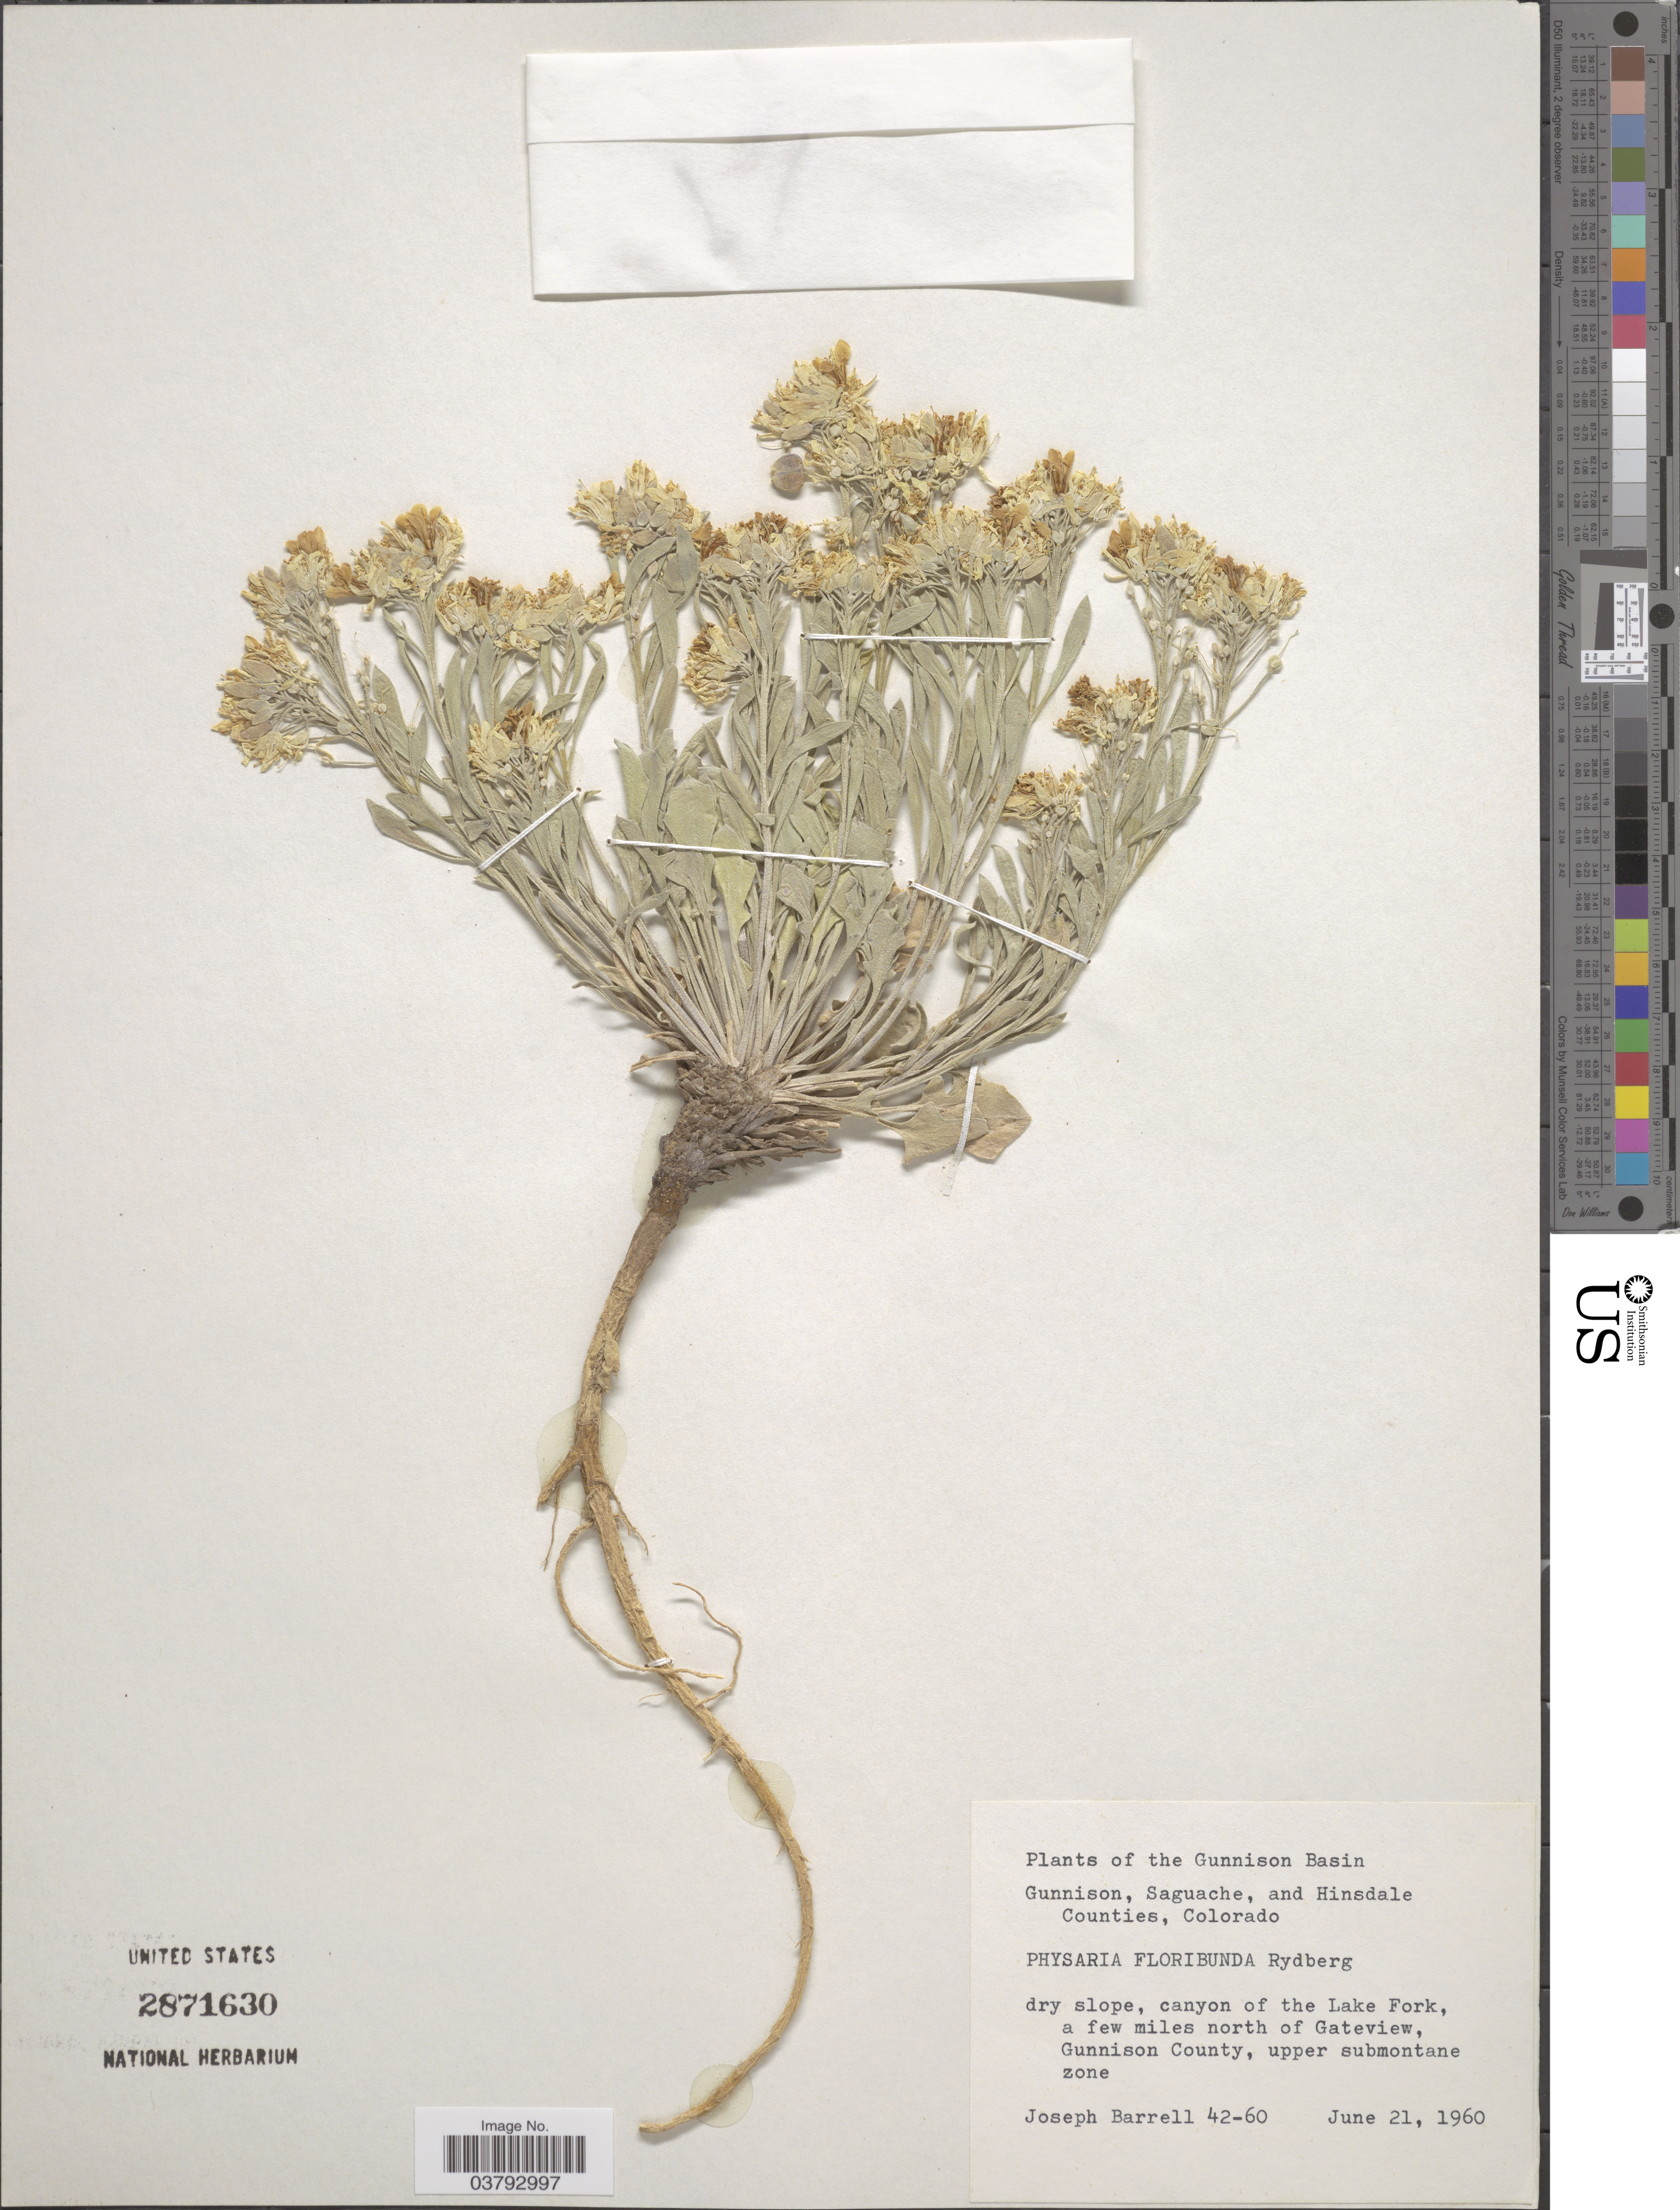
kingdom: Plantae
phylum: Tracheophyta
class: Magnoliopsida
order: Brassicales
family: Brassicaceae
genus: Physaria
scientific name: Physaria floribunda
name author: Rydb.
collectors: J. Barrell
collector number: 42-60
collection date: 1960-06-21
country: United States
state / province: Colorado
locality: The Gunnison Basin. Canyon of the Lake Fork, a few miles north of Gateview, Gunnison County.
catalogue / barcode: US 2871630